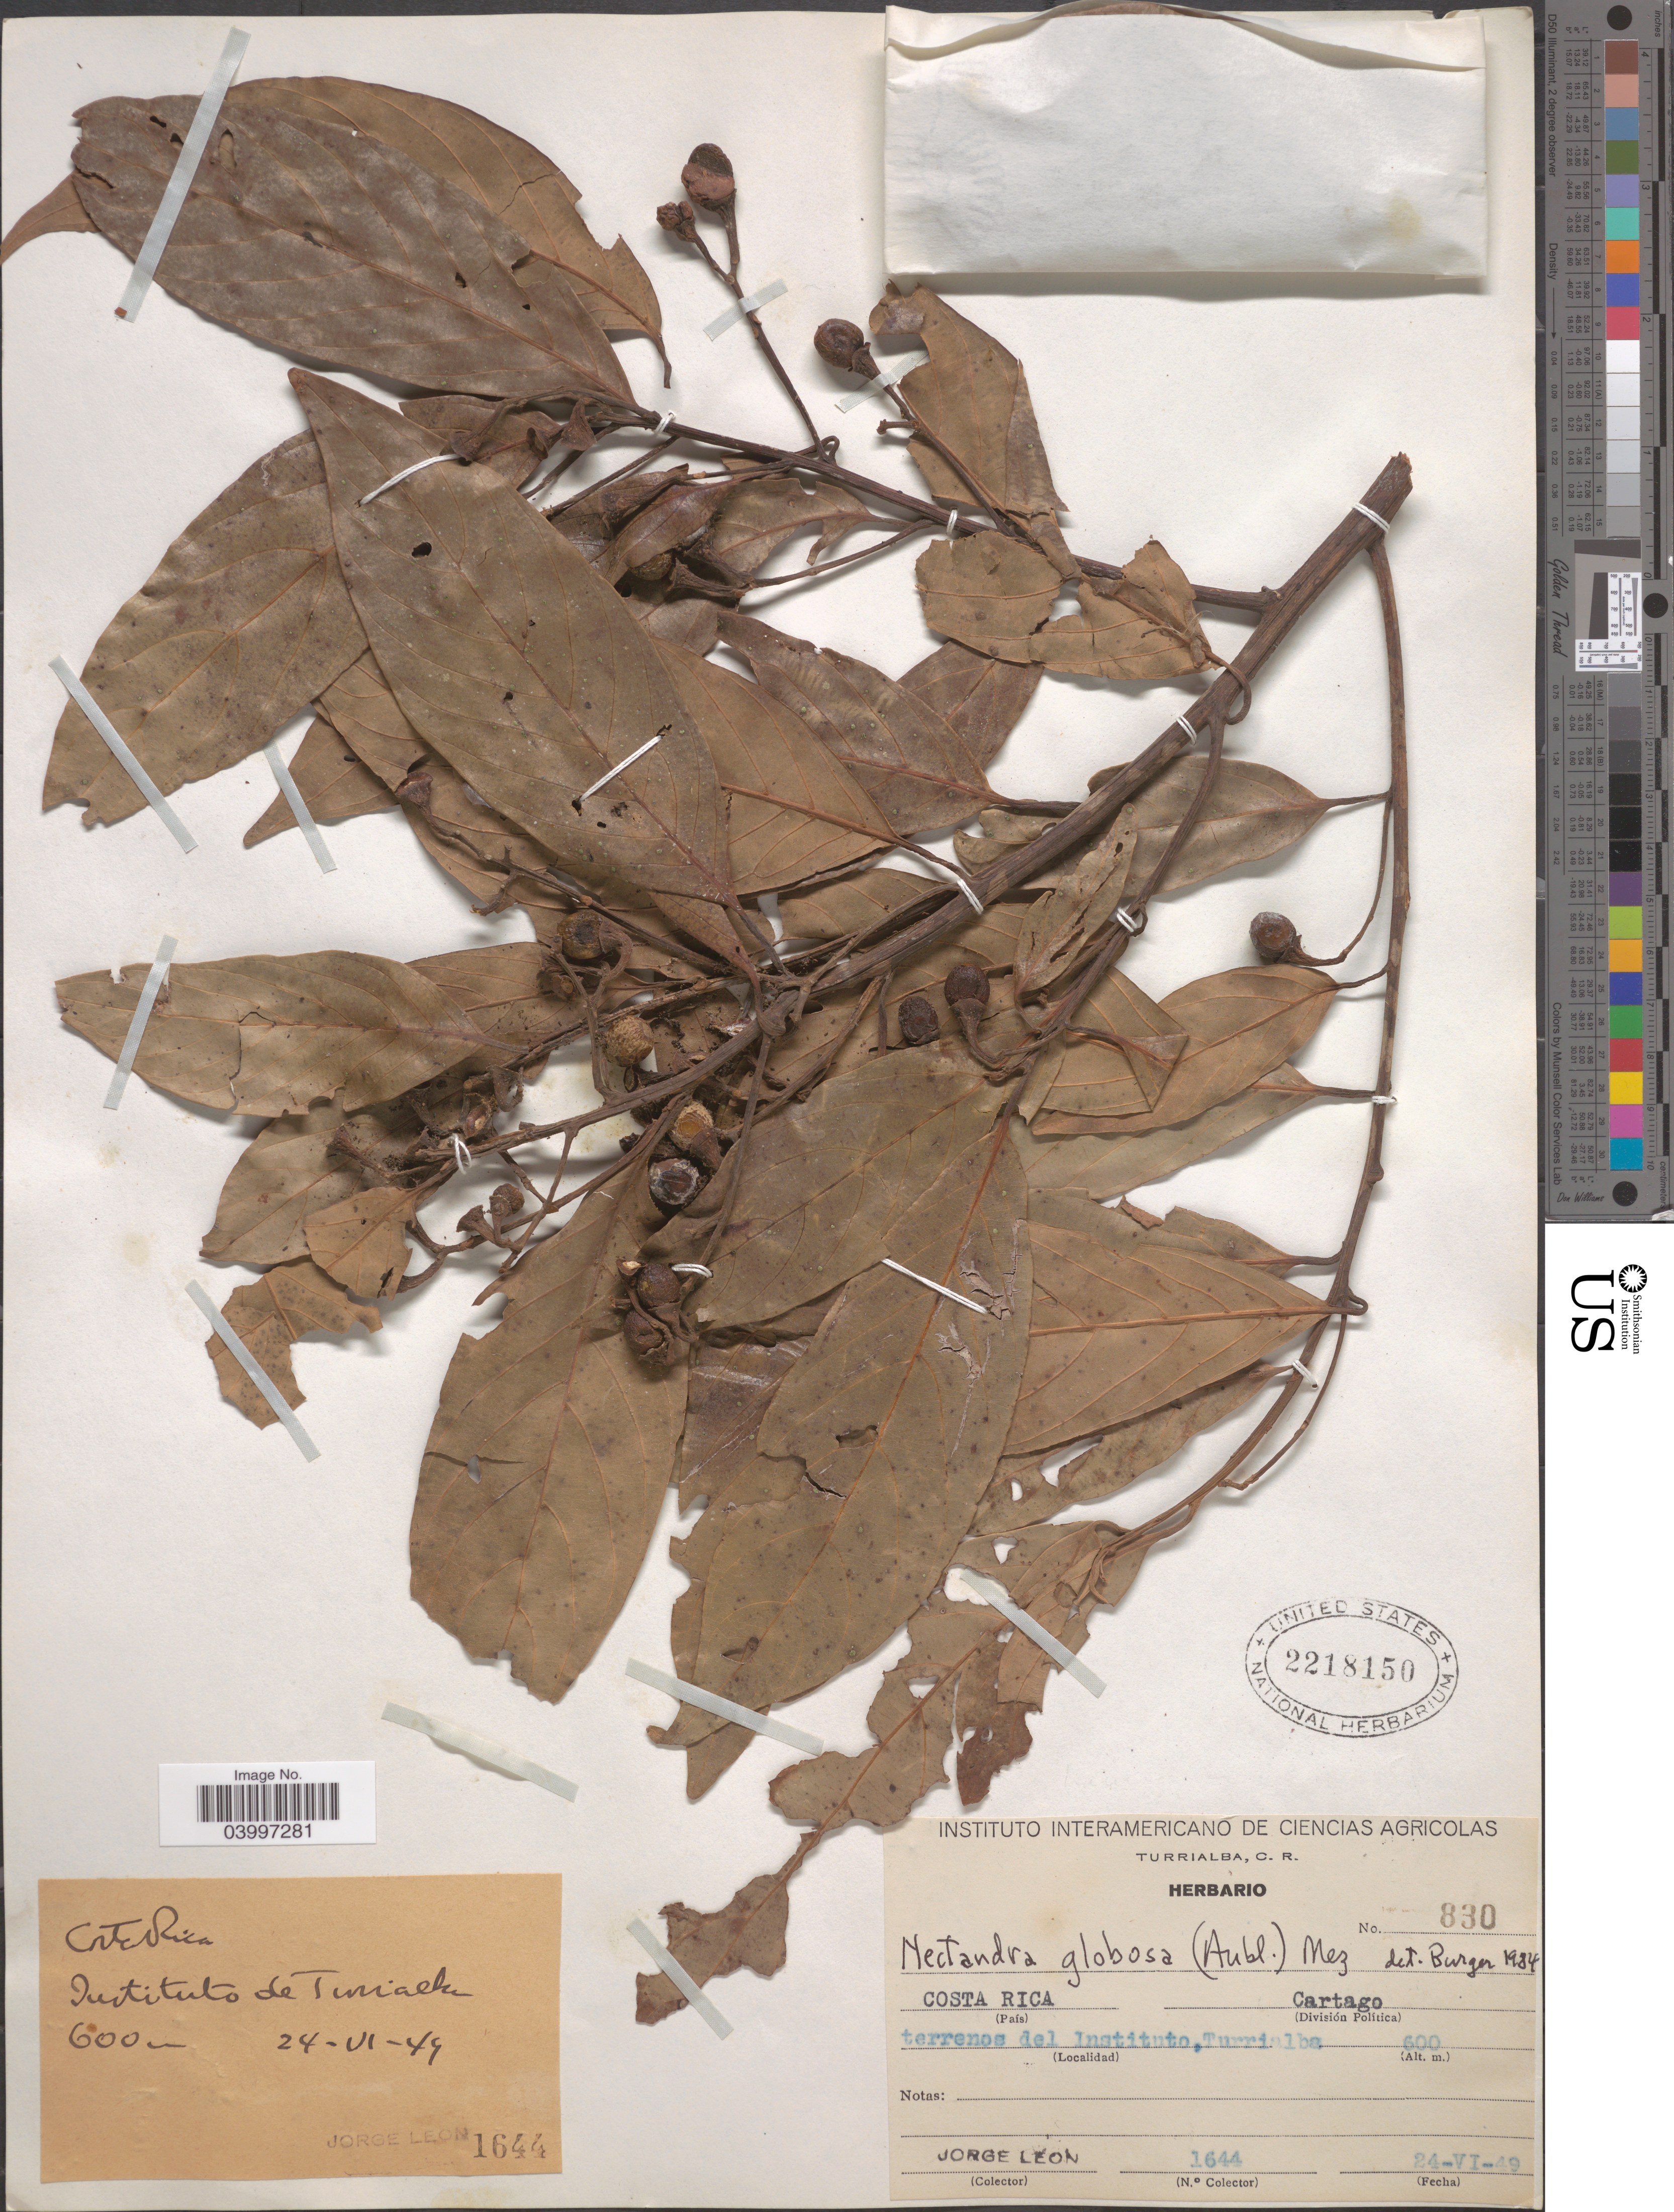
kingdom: Plantae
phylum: Tracheophyta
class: Magnoliopsida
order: Laurales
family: Lauraceae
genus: Nectandra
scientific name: Nectandra lineata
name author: (Kunth) Rohwer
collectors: J. León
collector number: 1644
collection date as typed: Transcribed d/m/y: 24/6/49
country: Costa Rica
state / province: Cartago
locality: (Division Politica) Cartago. Terrenos del Instituto, Turrialba.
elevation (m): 600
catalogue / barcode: US 2218150